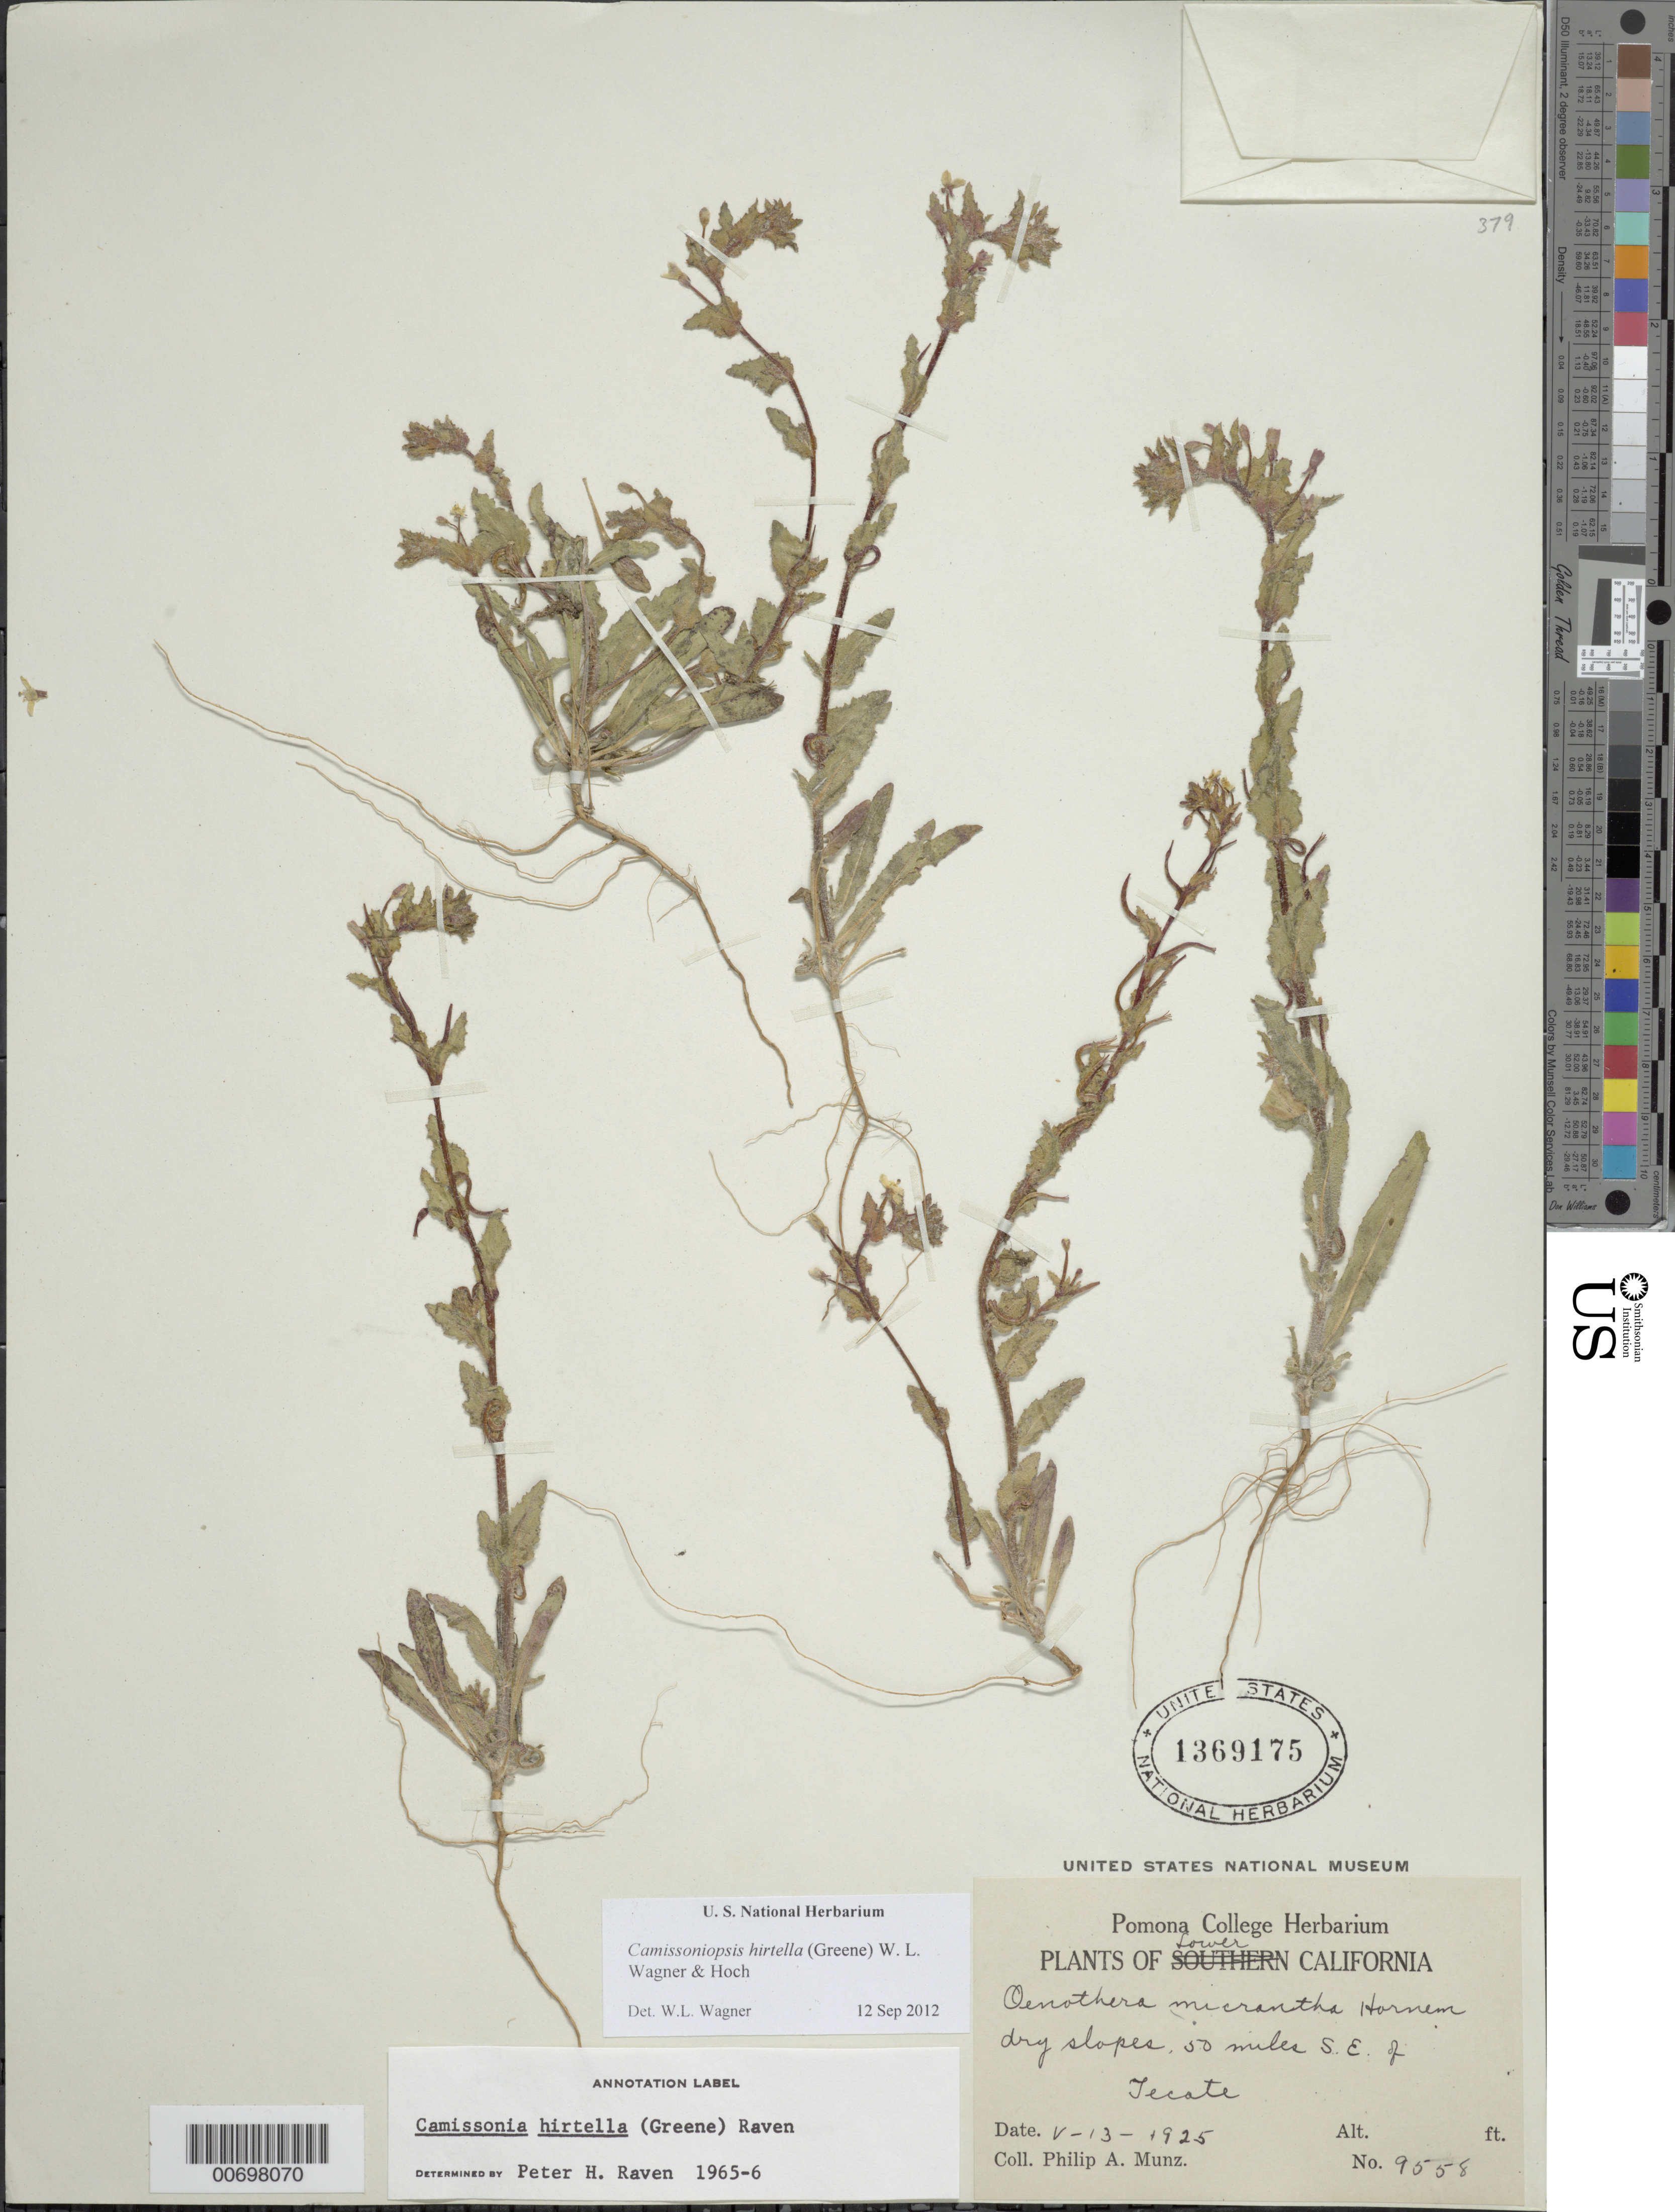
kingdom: Plantae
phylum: Tracheophyta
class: Magnoliopsida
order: Myrtales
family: Onagraceae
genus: Camissoniopsis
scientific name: Camissoniopsis hirtella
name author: (Greene) W.L. Wagner & Hoch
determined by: Wagner, W. L., (BOT), Smithsonian Institution - National Museum of Natural History (UNITED STATES)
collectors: P. A. Munz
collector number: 9558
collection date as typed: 13 May 1925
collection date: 1925-05-13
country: Mexico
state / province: Baja California Norte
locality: Dry slopes, 50 miles SE of Tecate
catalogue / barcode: US 1369175